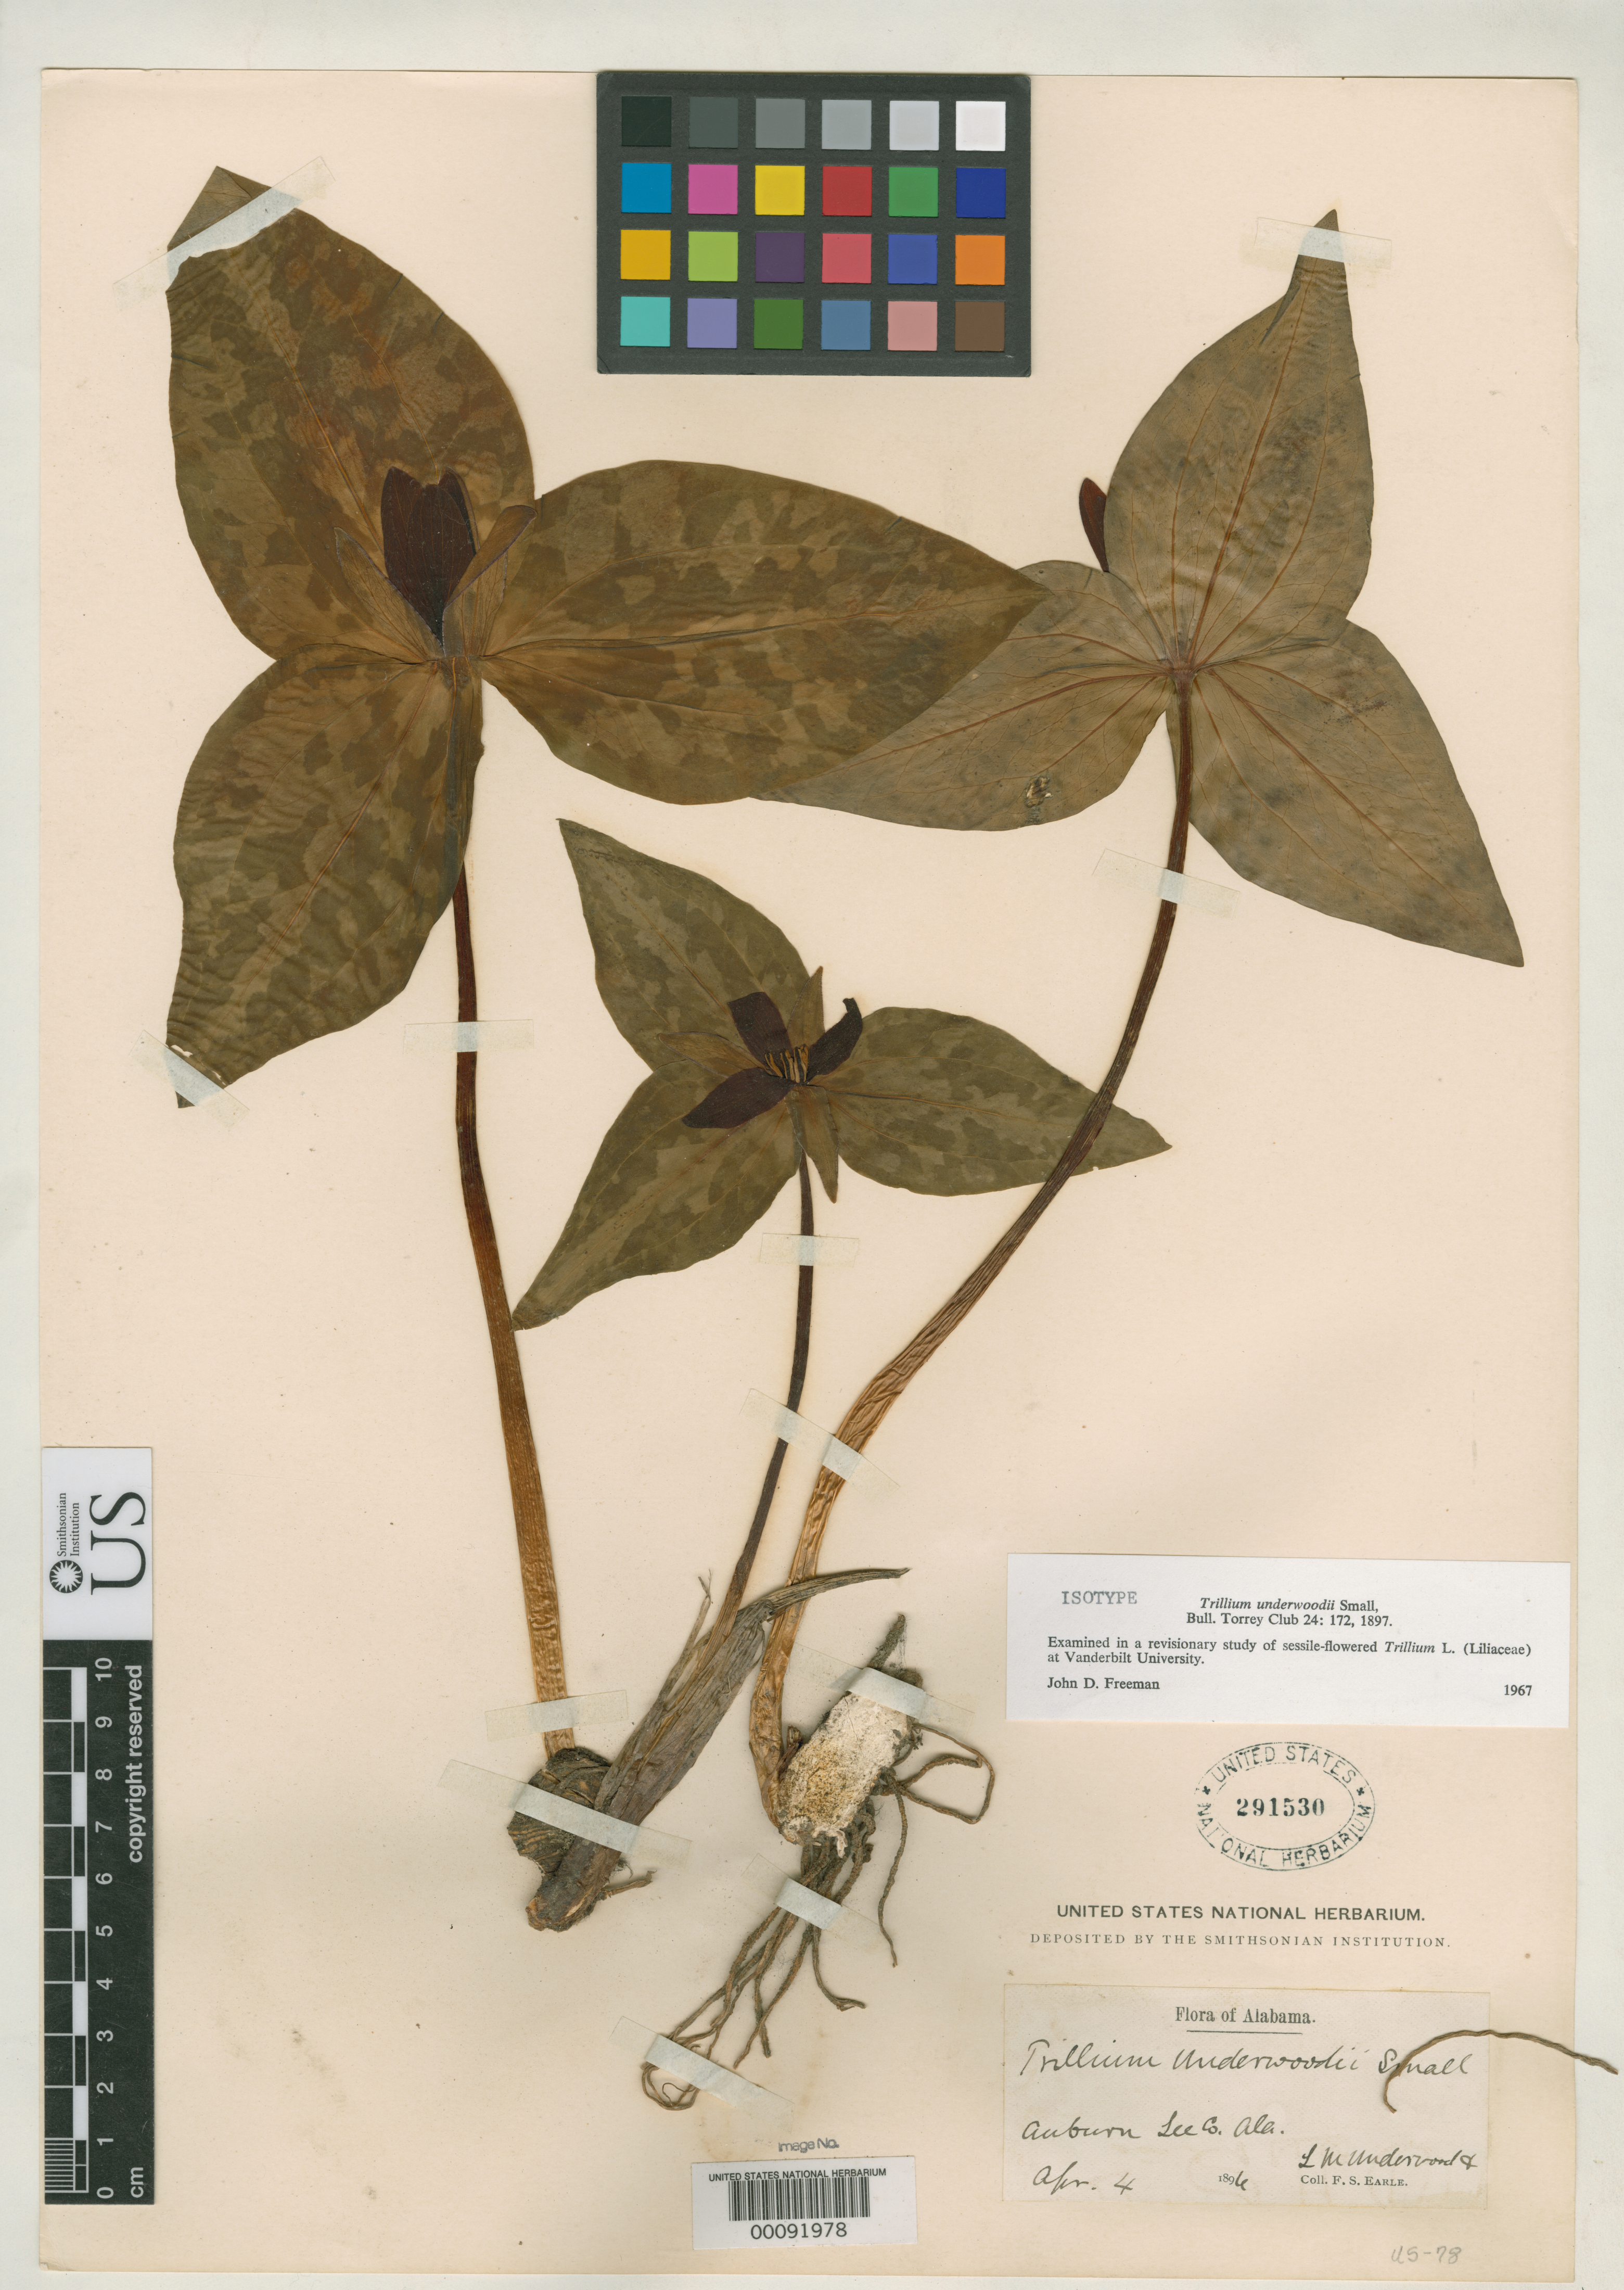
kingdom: Plantae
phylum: Tracheophyta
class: Liliopsida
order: Liliales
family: Melanthiaceae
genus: Trillium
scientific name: Trillium underwoodii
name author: Small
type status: Isotype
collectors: L. M. Underwood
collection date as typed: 04 Apr 1896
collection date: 1896-04-04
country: United States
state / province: Alabama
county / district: Lee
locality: Auburn.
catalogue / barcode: US 291530